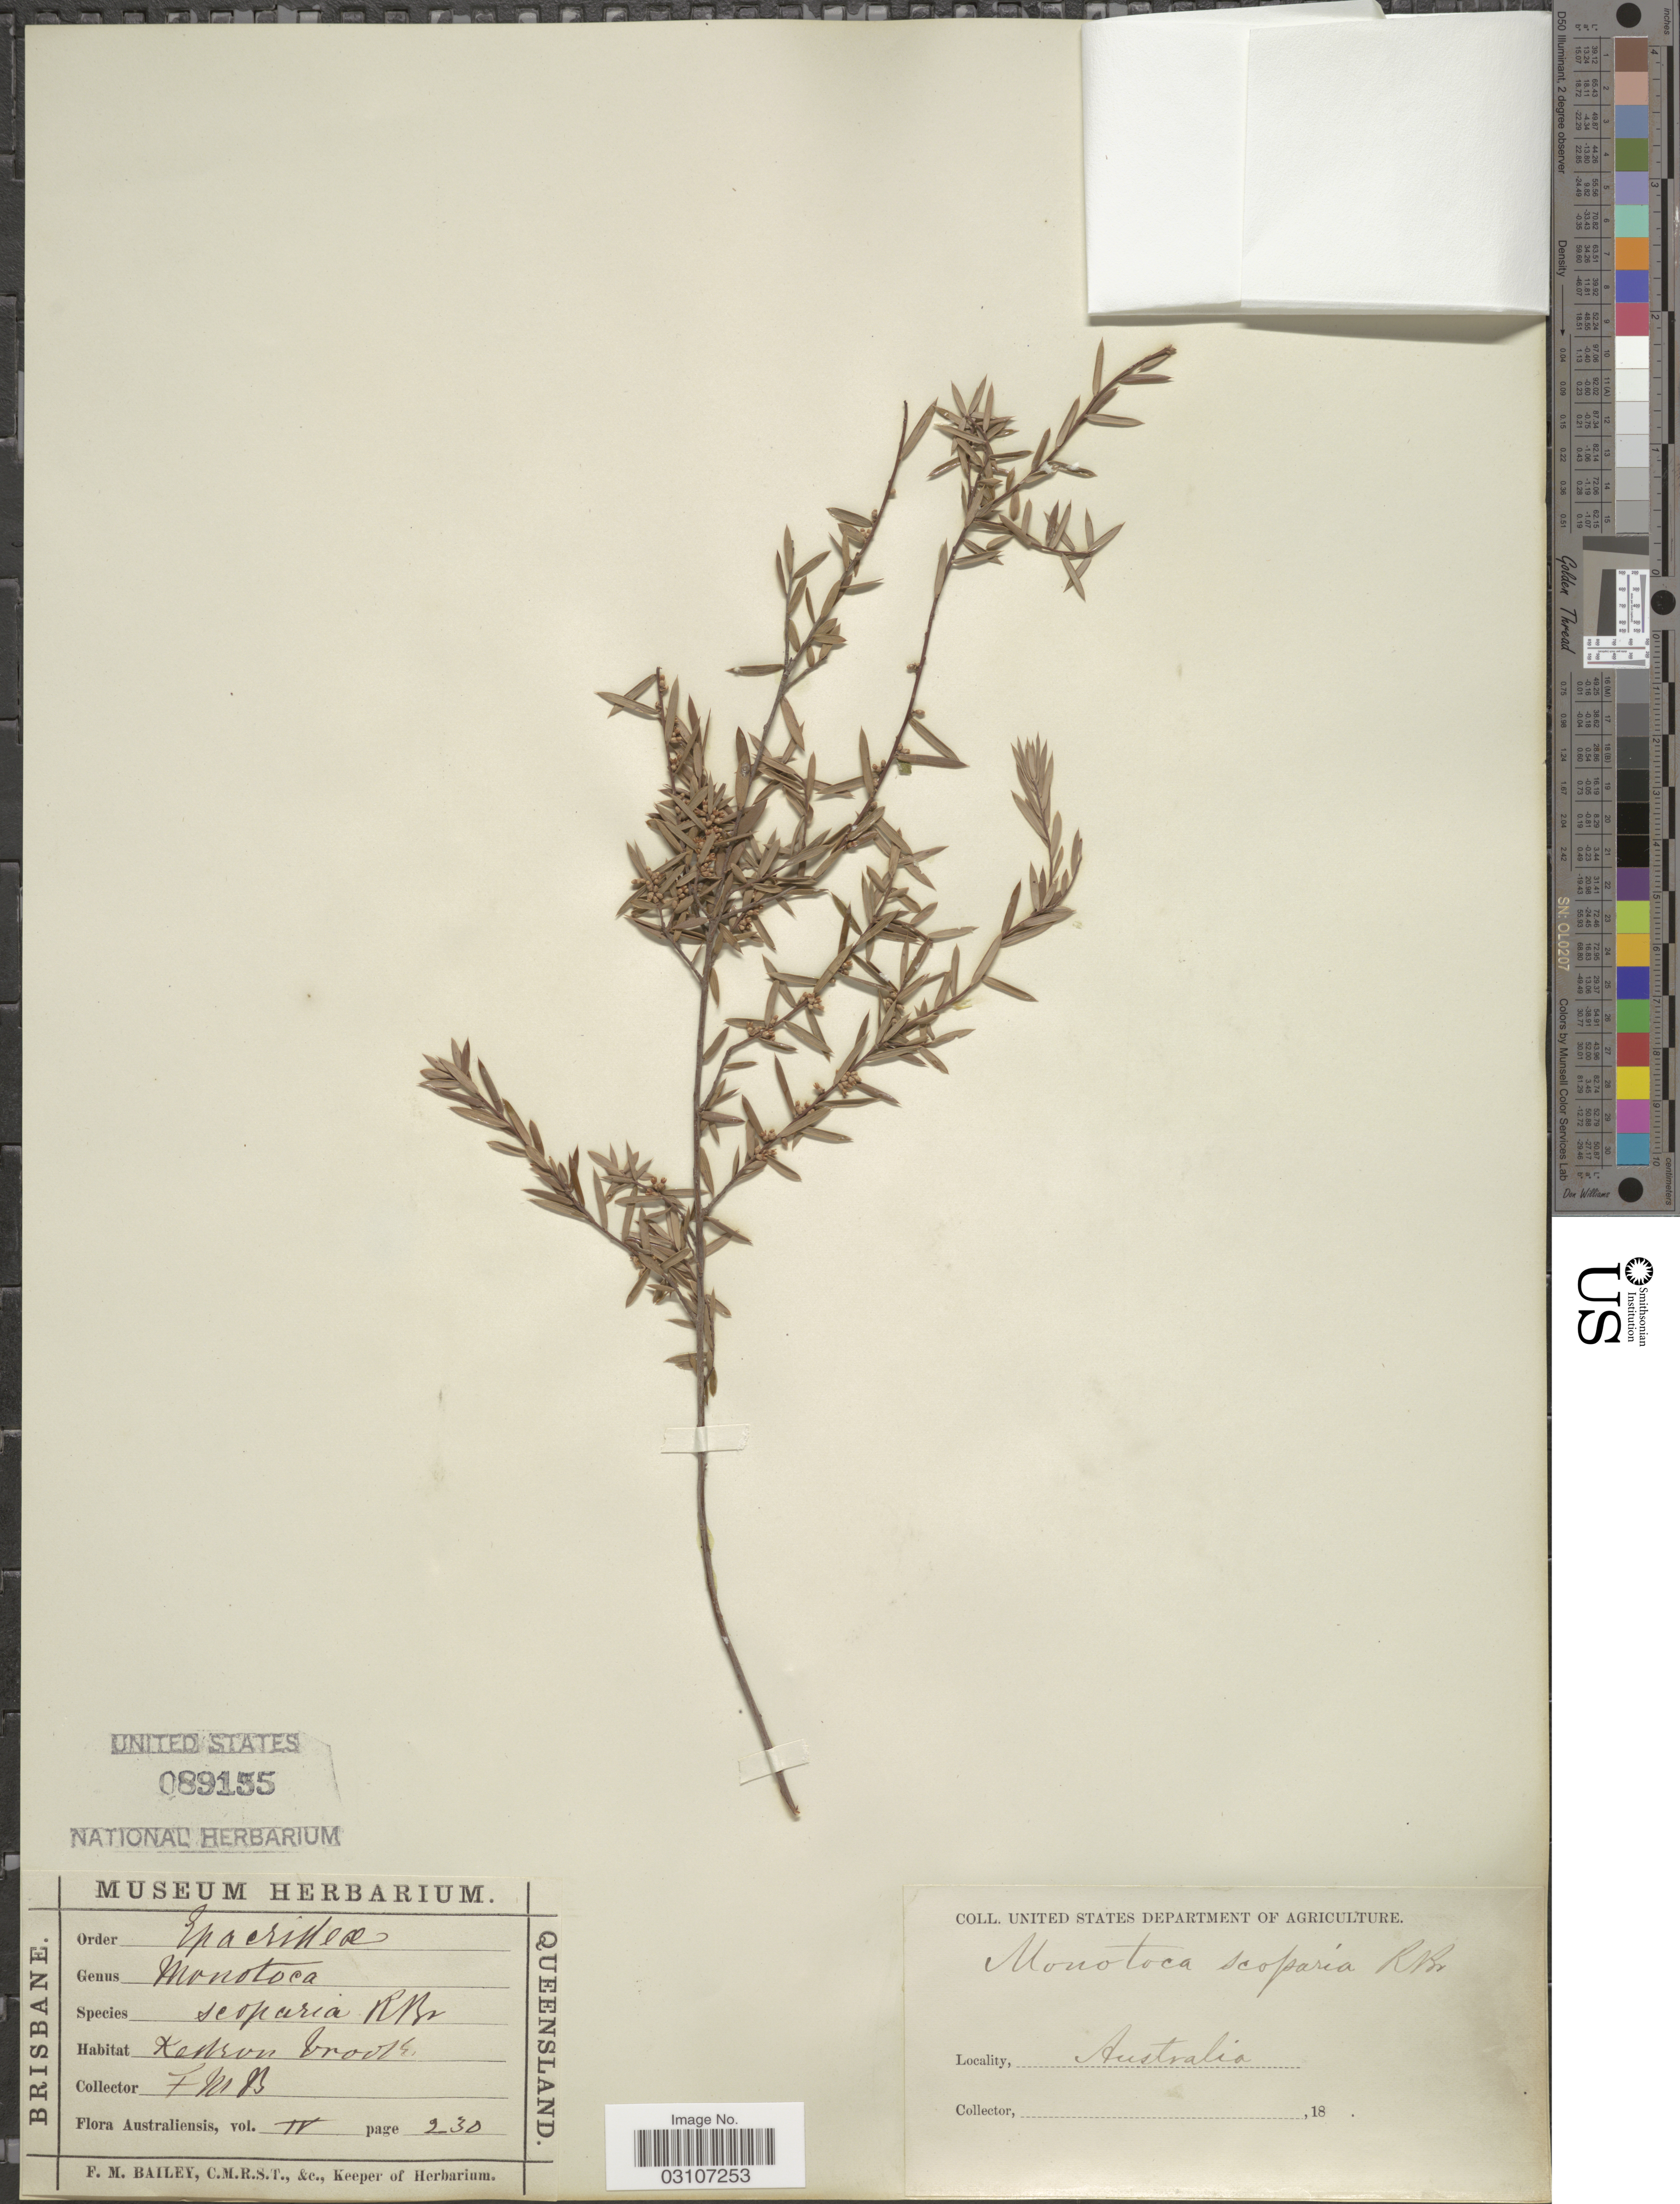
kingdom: Plantae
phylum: Tracheophyta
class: Magnoliopsida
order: Ericales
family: Ericaceae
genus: Monotoca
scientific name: Monotoca scoparia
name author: (Sm.) R. Br.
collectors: F. M. Bailey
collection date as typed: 18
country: Australia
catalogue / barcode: US 89155